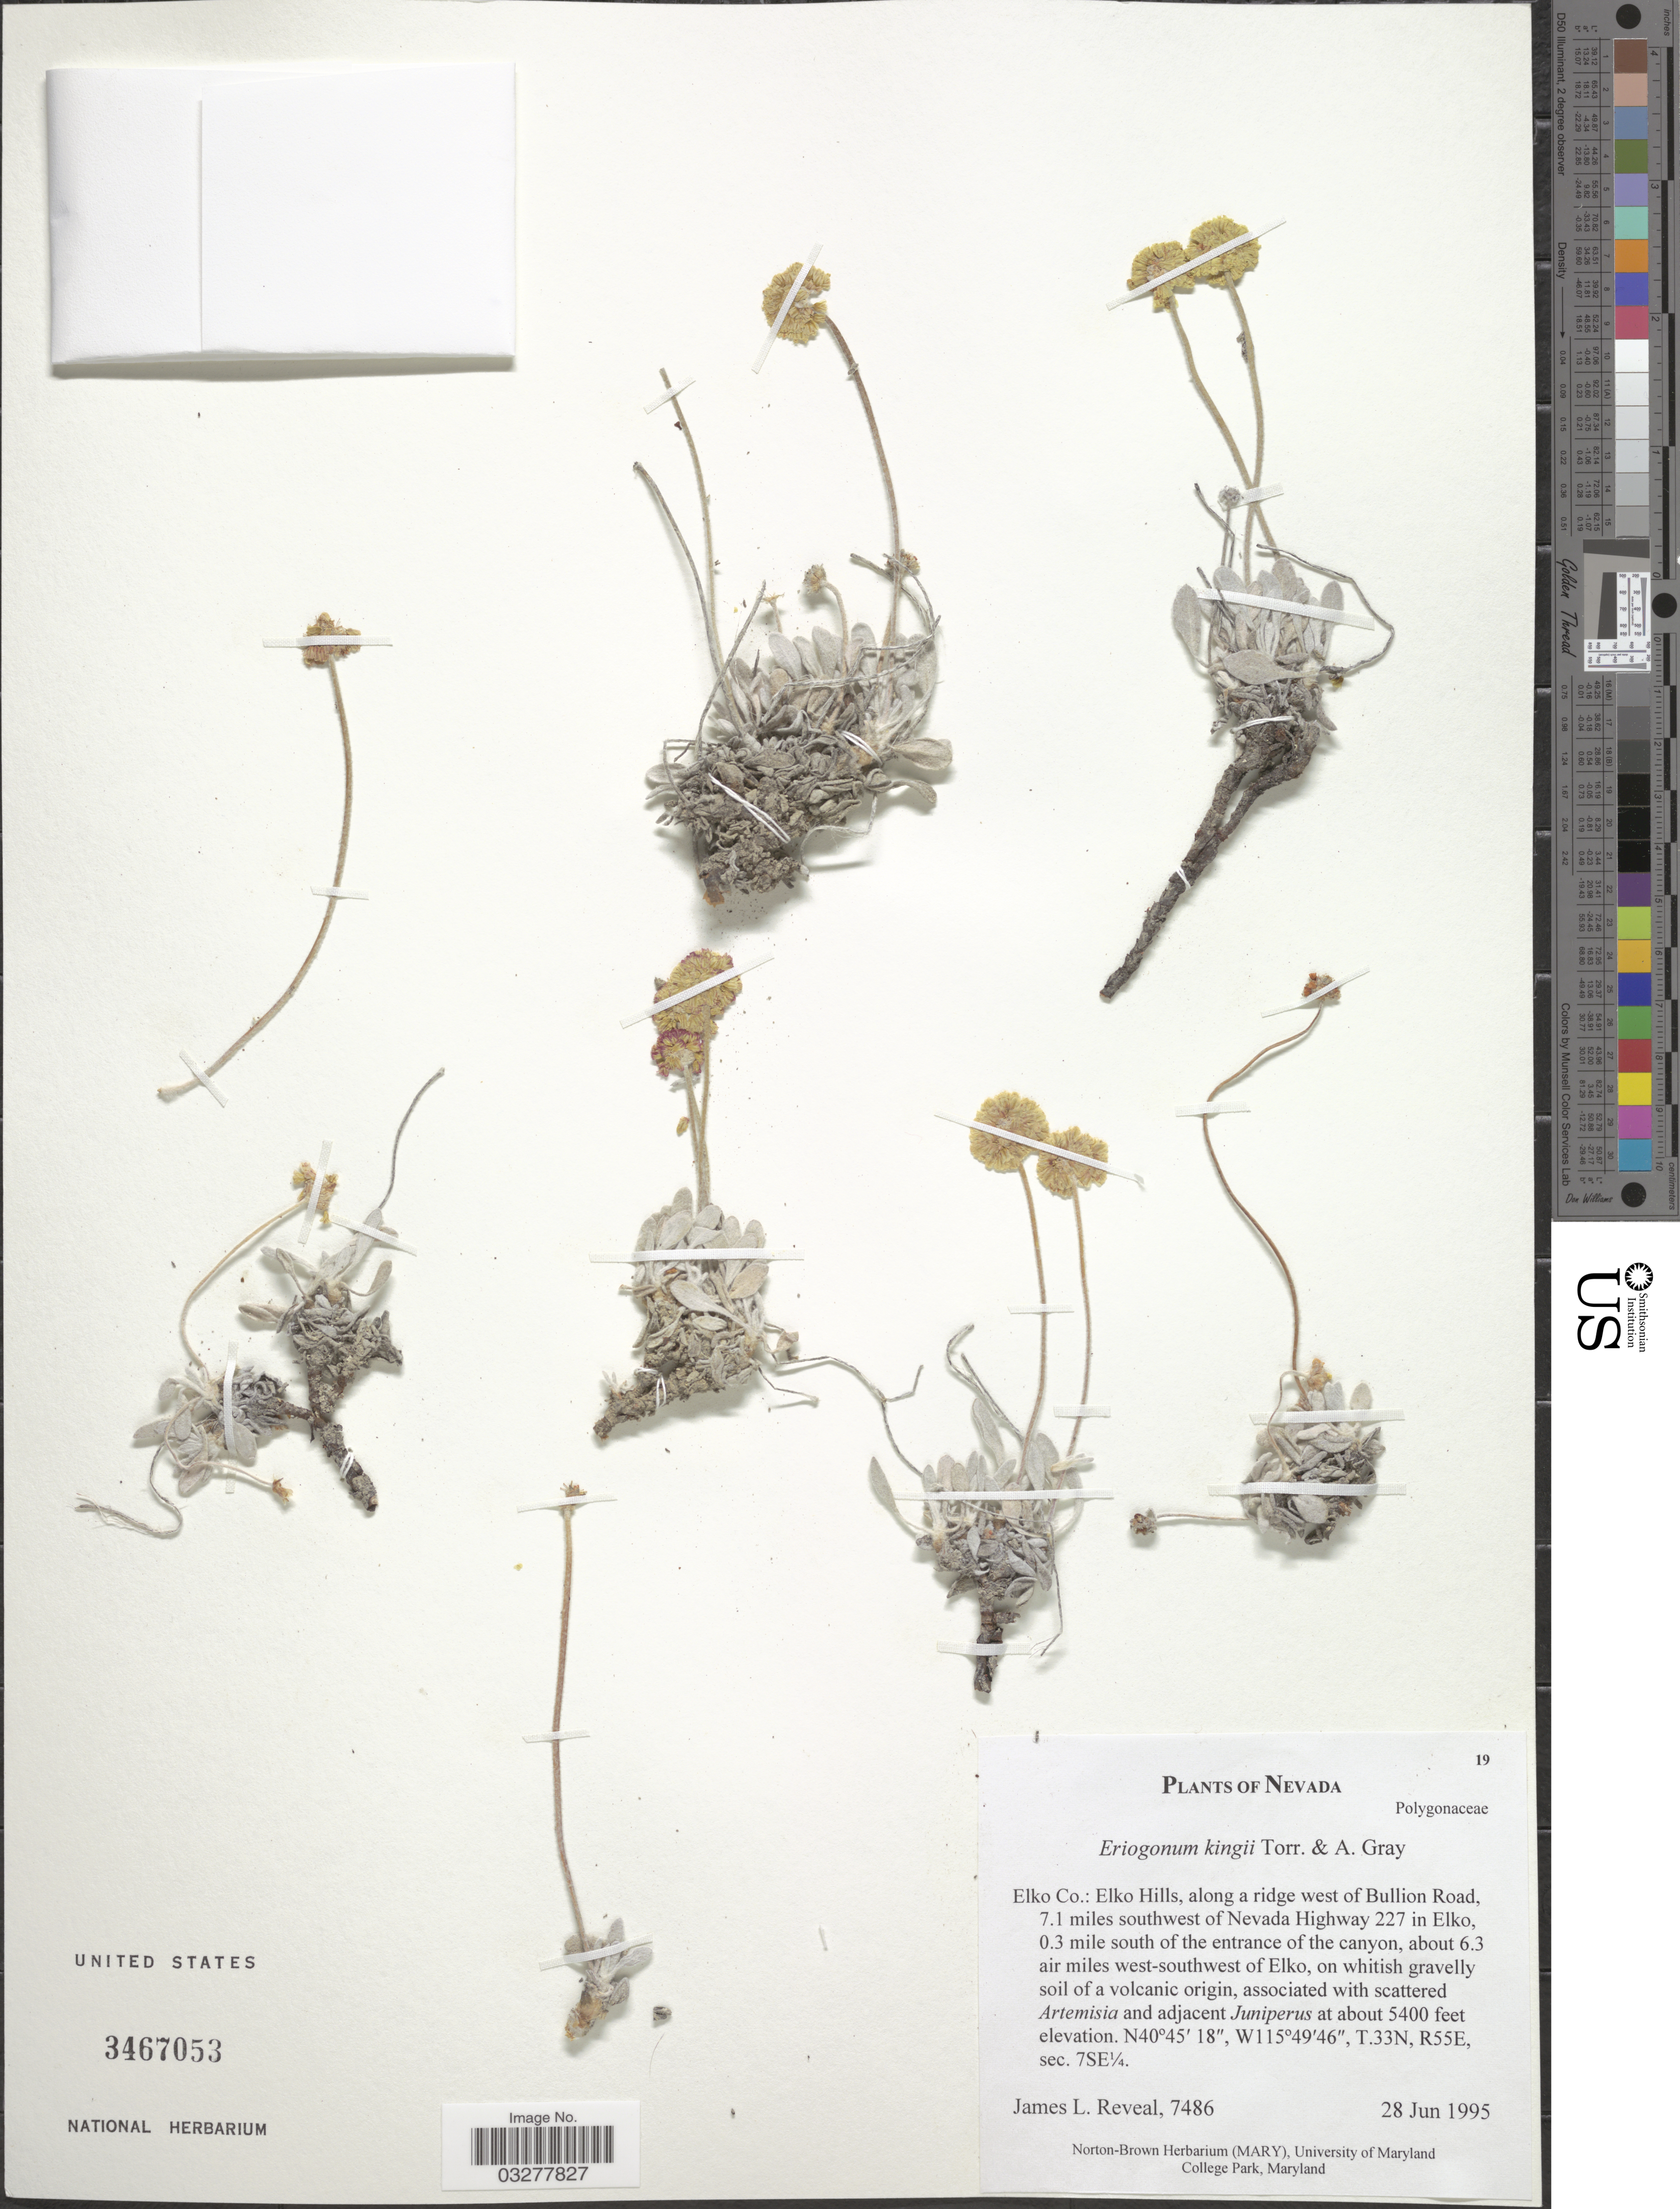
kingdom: Plantae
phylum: Tracheophyta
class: Magnoliopsida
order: Caryophyllales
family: Polygonaceae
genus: Eriogonum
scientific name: Eriogonum kingii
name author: Torr. & A. Gray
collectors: J. L. Reveal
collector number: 7486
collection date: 1995-06-28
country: United States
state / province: Nevada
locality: Elko Co.: Elko Hills, along a ridge west of Bullion Road, 7.1 miles southwest of Nevada Highway 227 in Elko, 0.3 mile south of the entrance of the canyon, about 6.3 air miles west-southwest of Elko. T.33N, R55E, sec.7SE¼.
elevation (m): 1646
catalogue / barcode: US 3467053